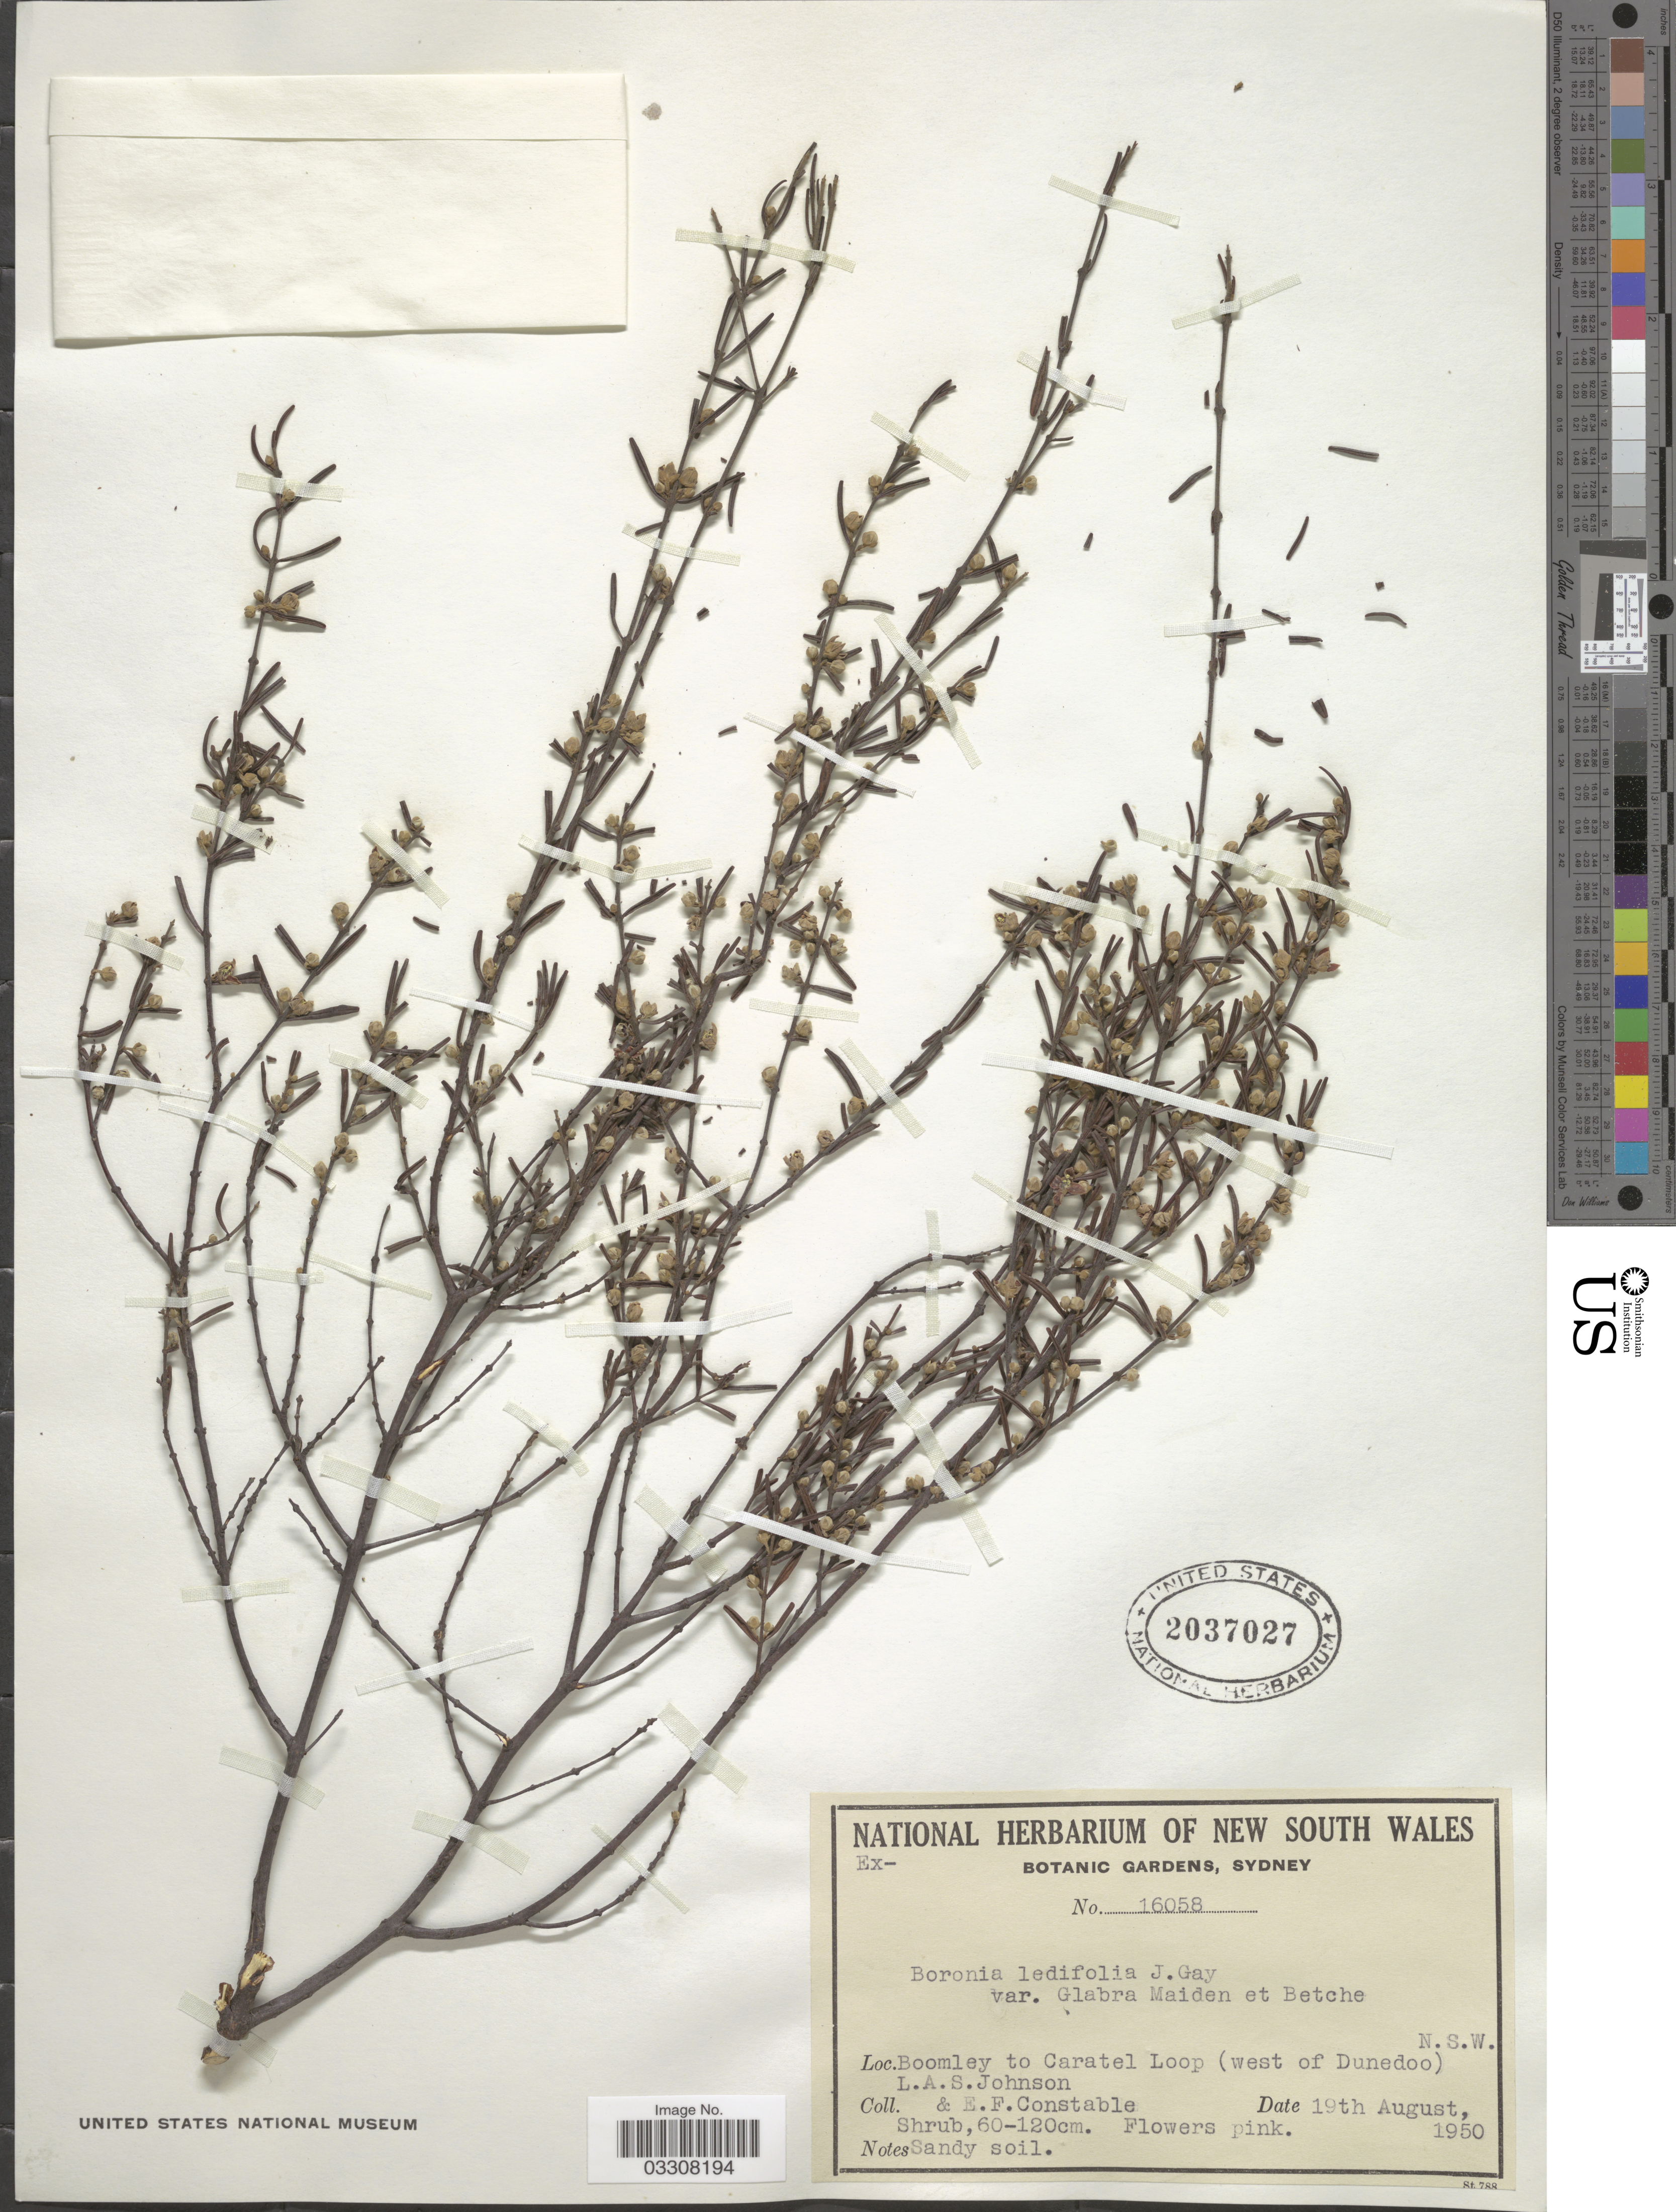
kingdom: Plantae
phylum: Tracheophyta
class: Magnoliopsida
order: Sapindales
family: Rutaceae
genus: Boronia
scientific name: Boronia glabra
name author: (Maiden & Betche) Cheel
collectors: L. A. S. Johnson & E. F. Constable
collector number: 16058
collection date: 1950-08-19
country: Australia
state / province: New South Wales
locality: Boomley to Caratel Loop (west of Dunedoo). N.S.W.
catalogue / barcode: US 2037027